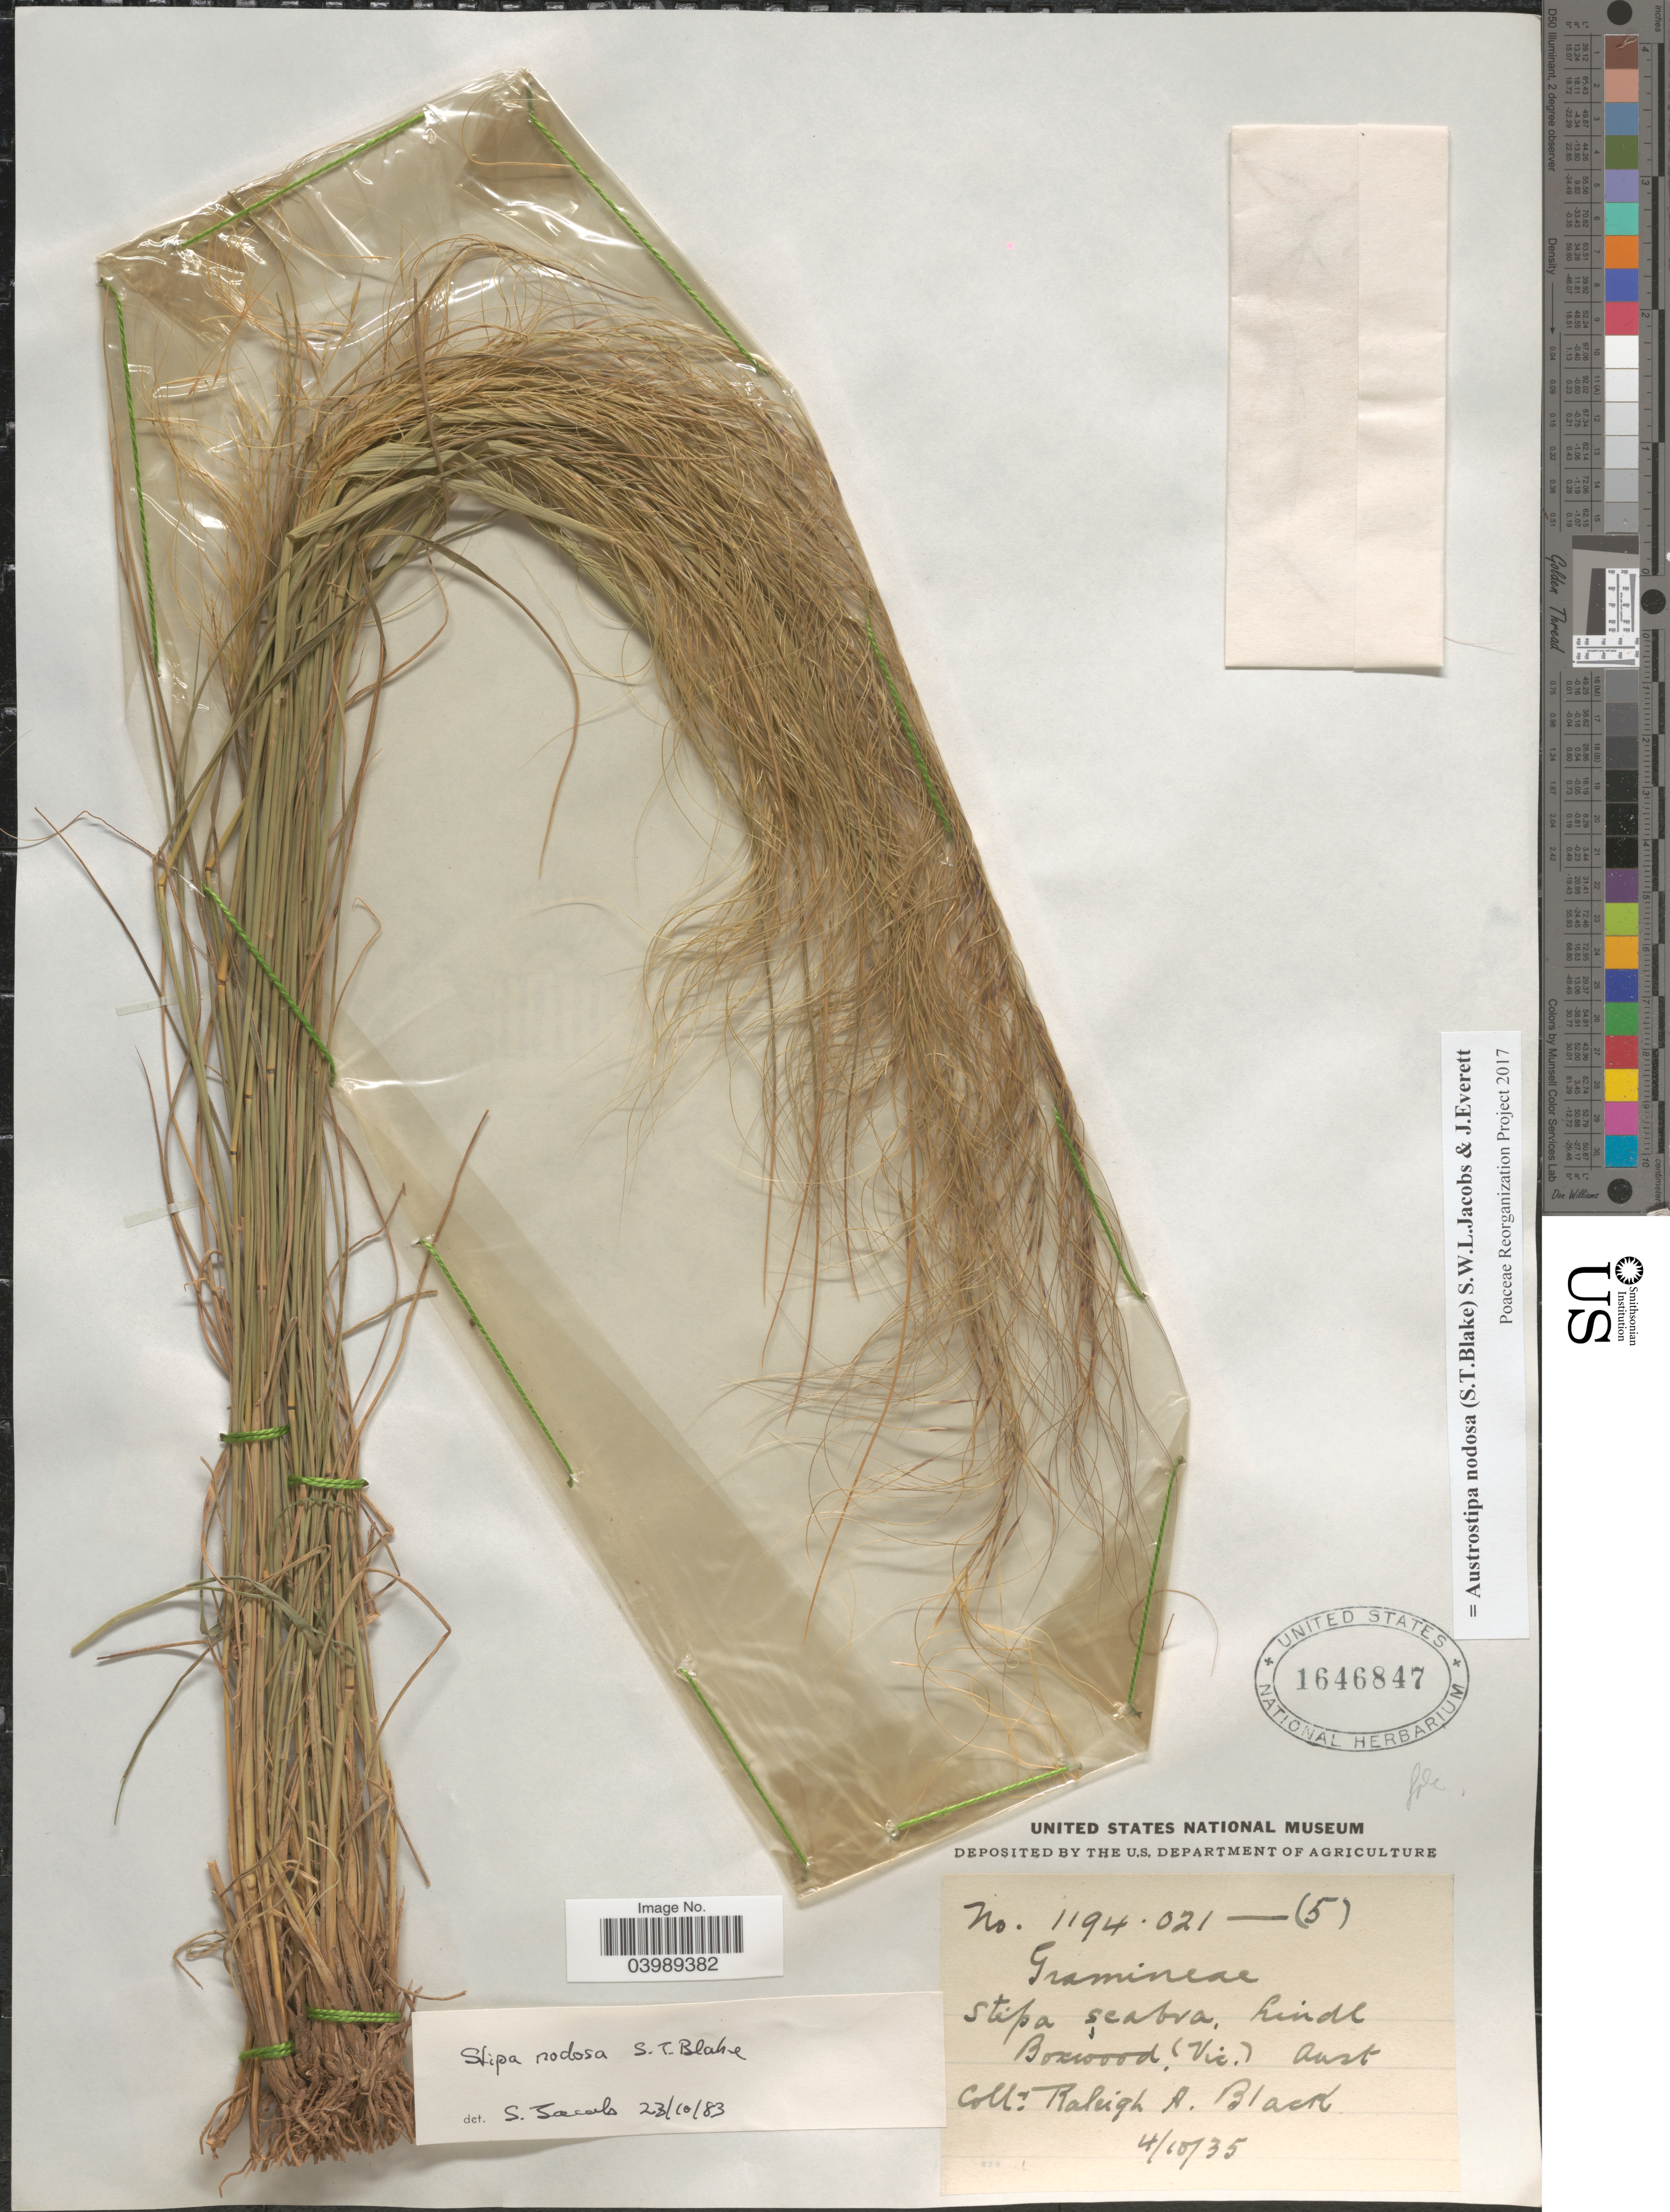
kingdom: Plantae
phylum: Tracheophyta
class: Liliopsida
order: Poales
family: Poaceae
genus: Austrostipa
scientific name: Austrostipa nodosa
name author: (S.T. Blake) S.W.L. Jacobs & J. Everett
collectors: R. A. Black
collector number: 1194.021/5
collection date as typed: Transcribed d/m/y: 4/10/35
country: Australia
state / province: Victoria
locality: Boxwood (Vic.).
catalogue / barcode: US 1646847